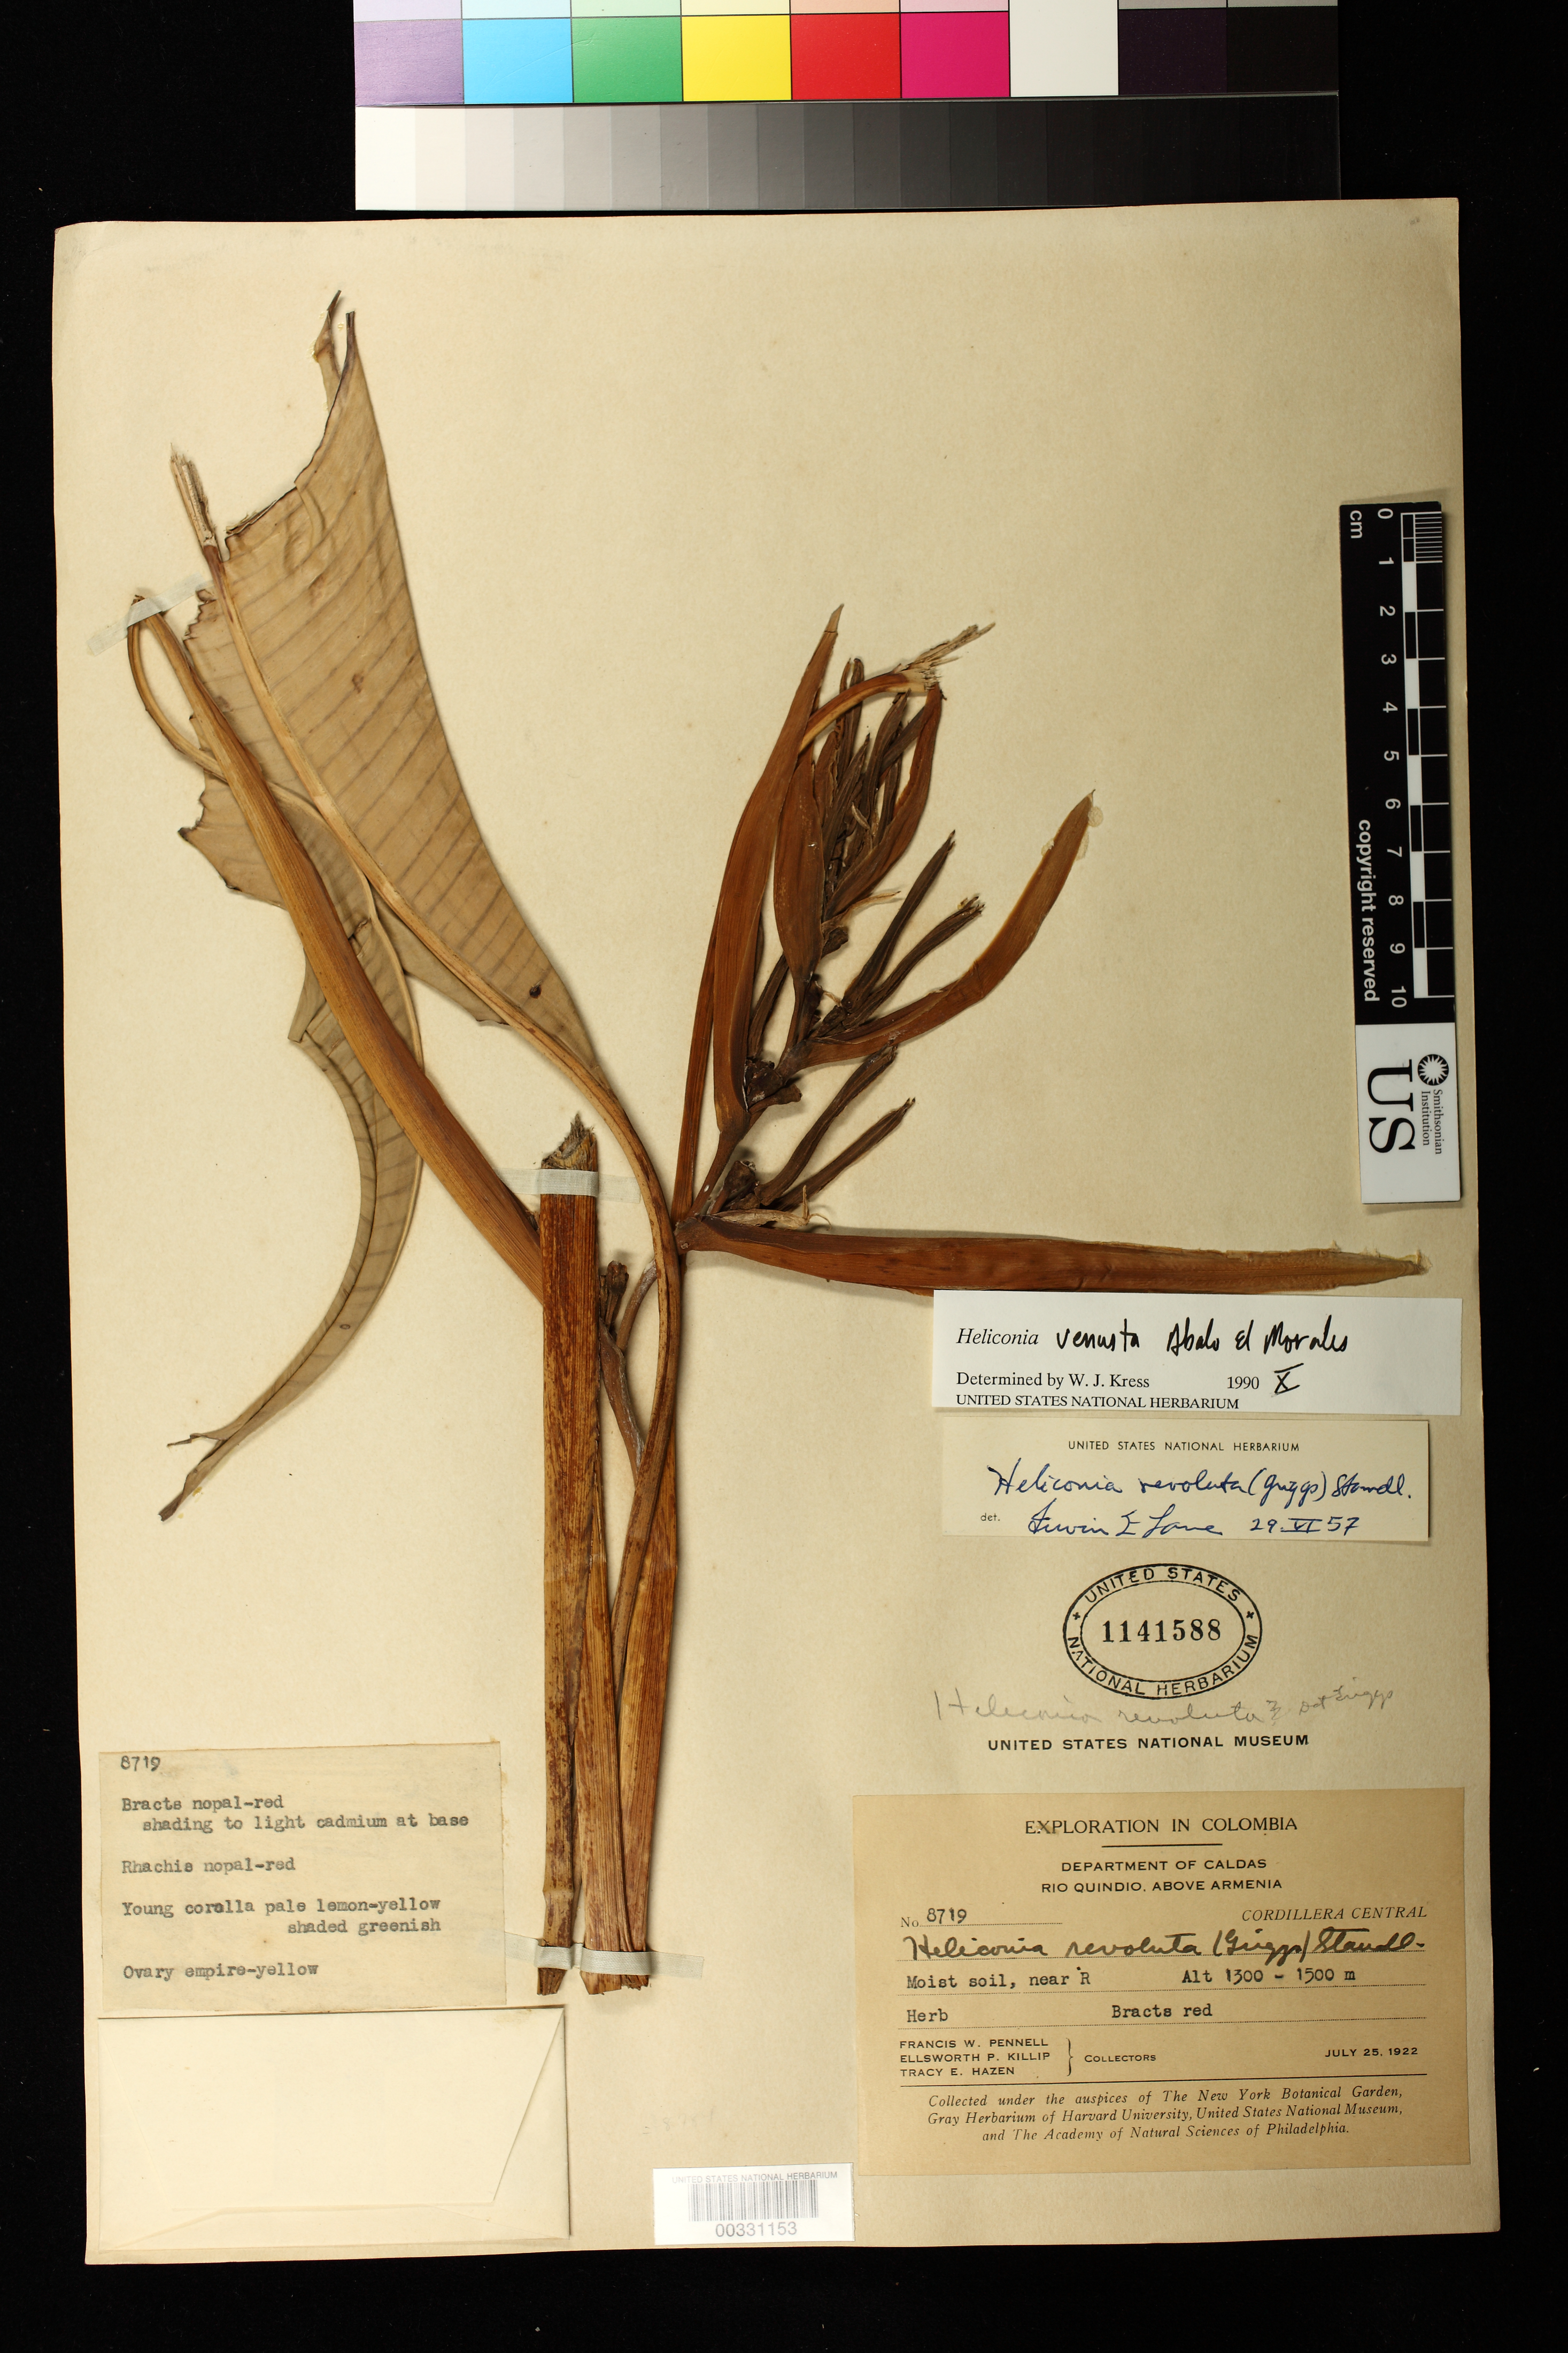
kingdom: Plantae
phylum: Tracheophyta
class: Liliopsida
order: Zingiberales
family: Heliconiaceae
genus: Heliconia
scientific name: Heliconia venusta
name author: Abalo & G. Morales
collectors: F. W. Pennell, E. P. Killip & T. E. Hazen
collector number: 8719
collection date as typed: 25 Jul 1922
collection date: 1922-07-25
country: Colombia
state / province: Caldas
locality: Rio Quindo, above Armenia, Cordillera Central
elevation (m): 1300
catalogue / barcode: US 1141588